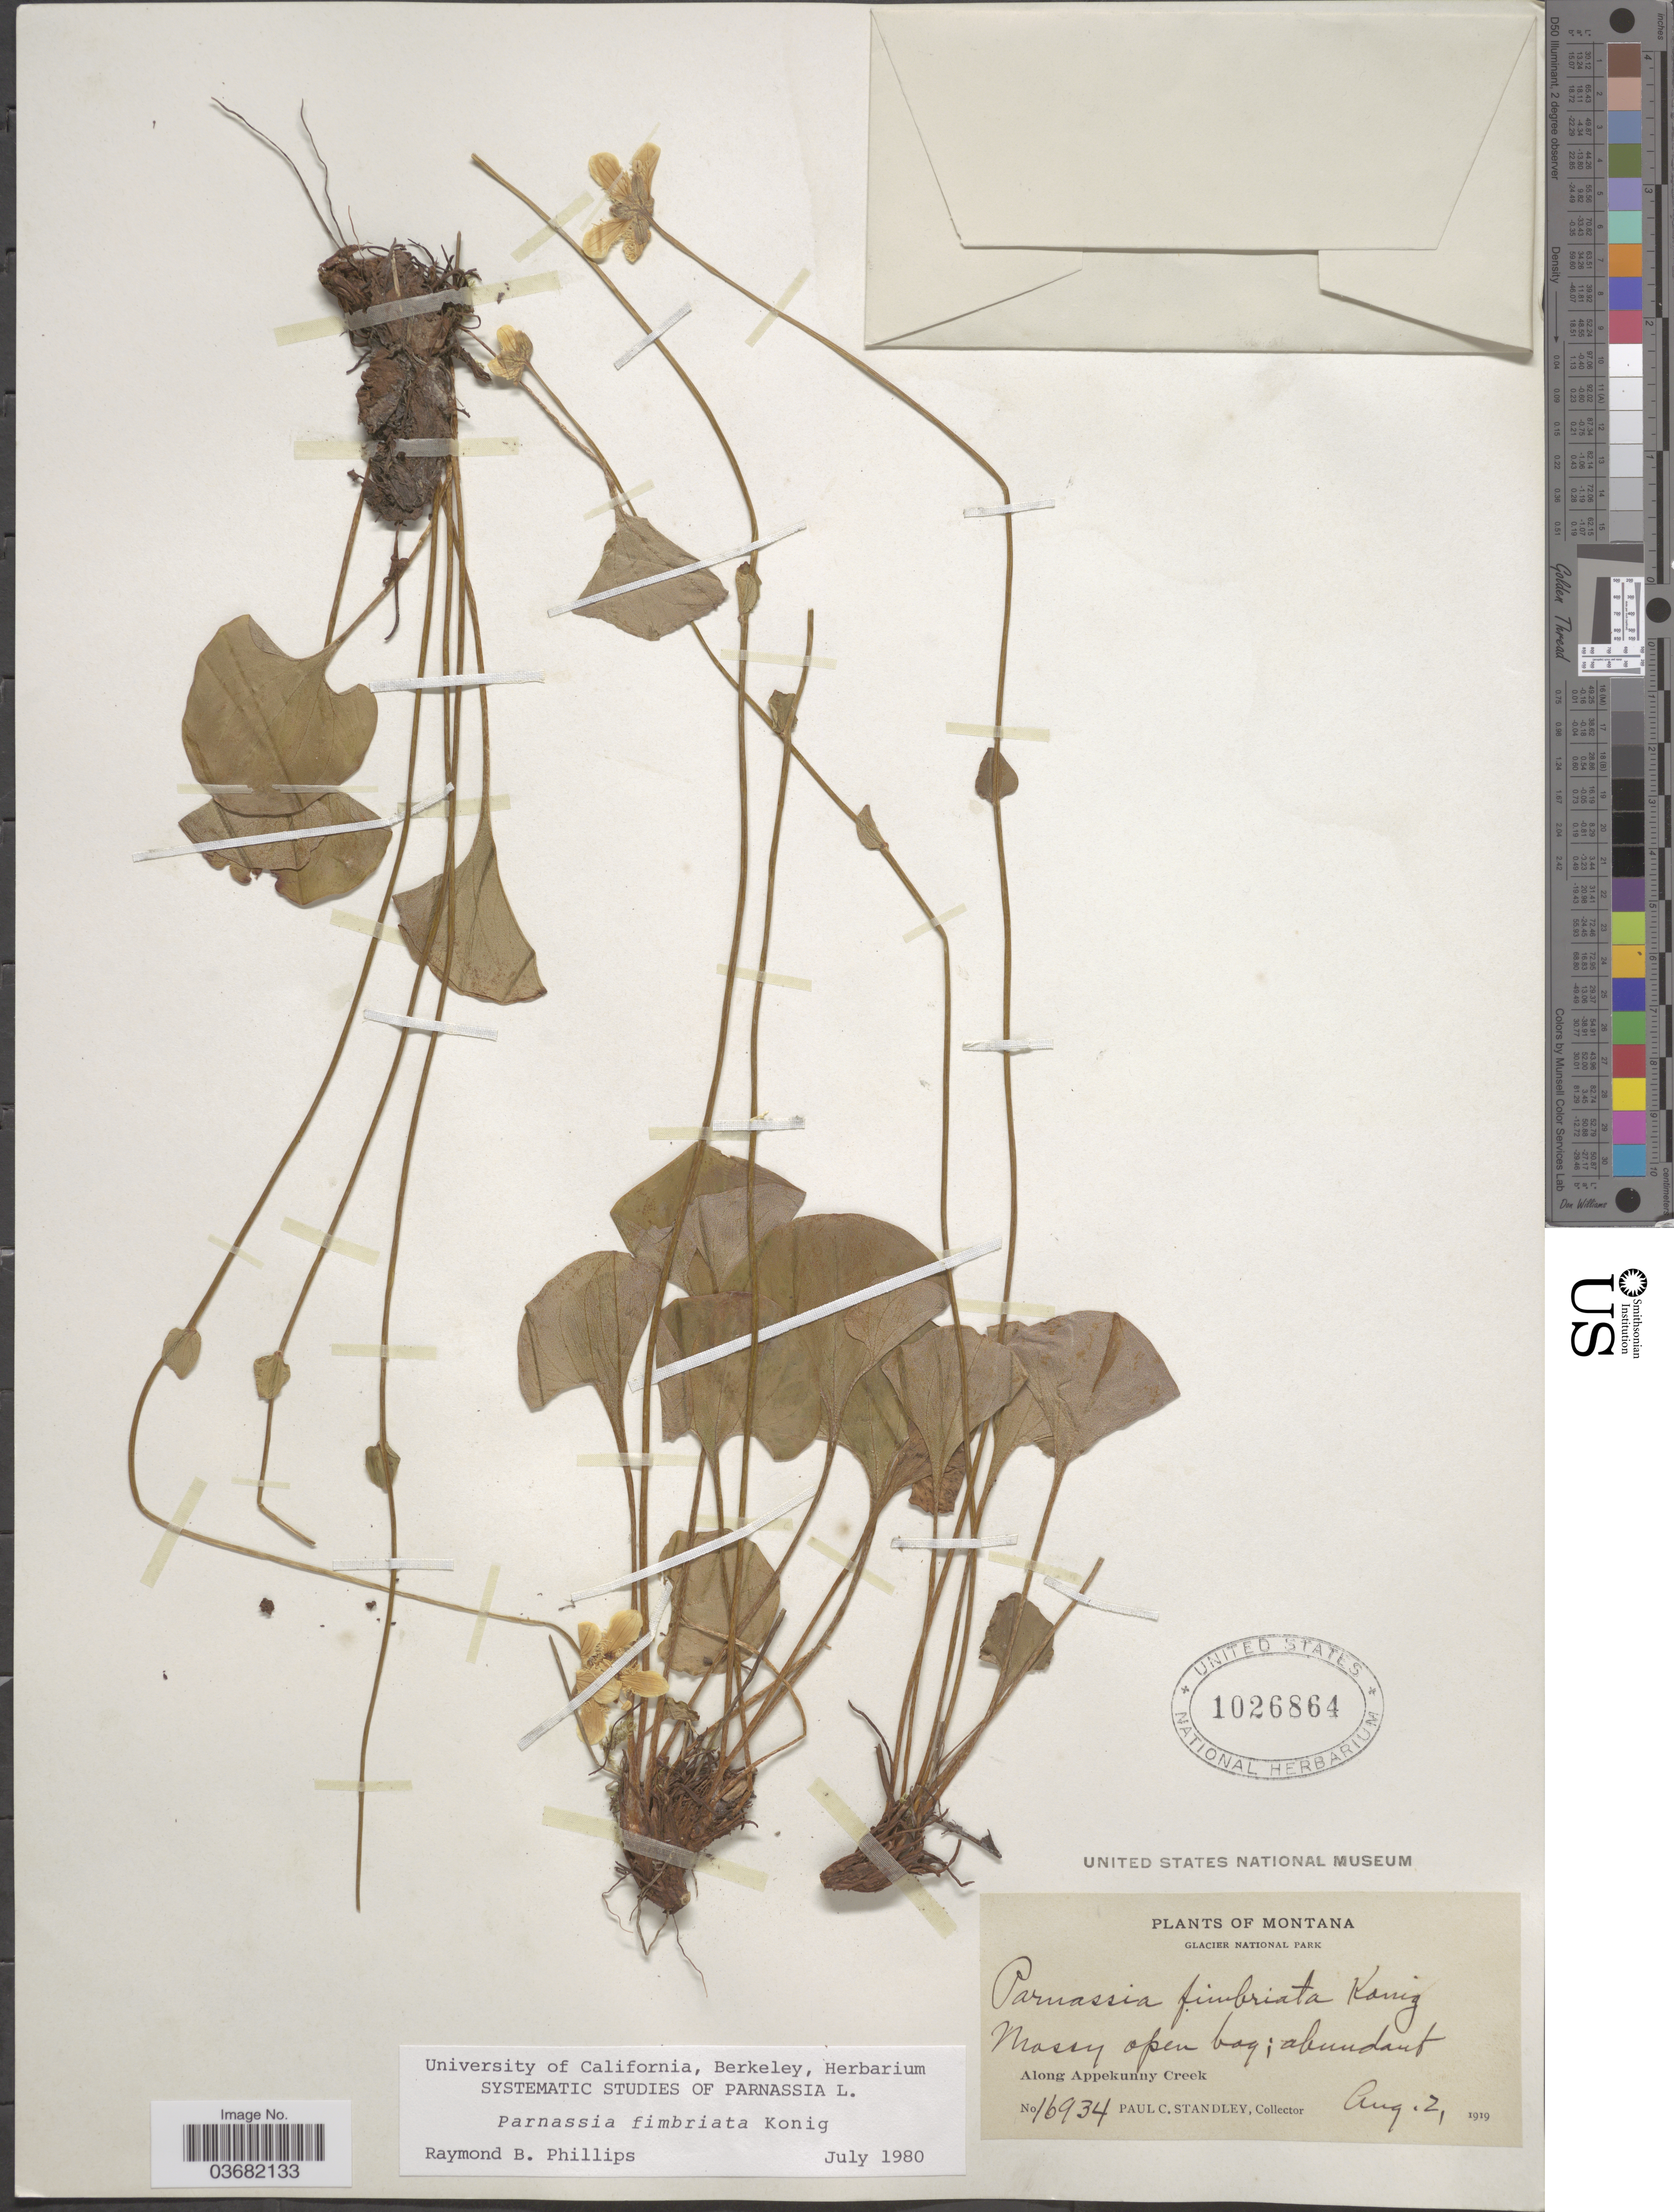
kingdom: Plantae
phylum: Tracheophyta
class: Magnoliopsida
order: Celastrales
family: Parnassiaceae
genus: Parnassia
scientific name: Parnassia fimbriata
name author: K.D. Koenig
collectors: P. C. Standley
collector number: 16934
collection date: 1919-08-02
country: United States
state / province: Montana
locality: Glacier National Park. Along Appekunny Creek.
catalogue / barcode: US 1026864